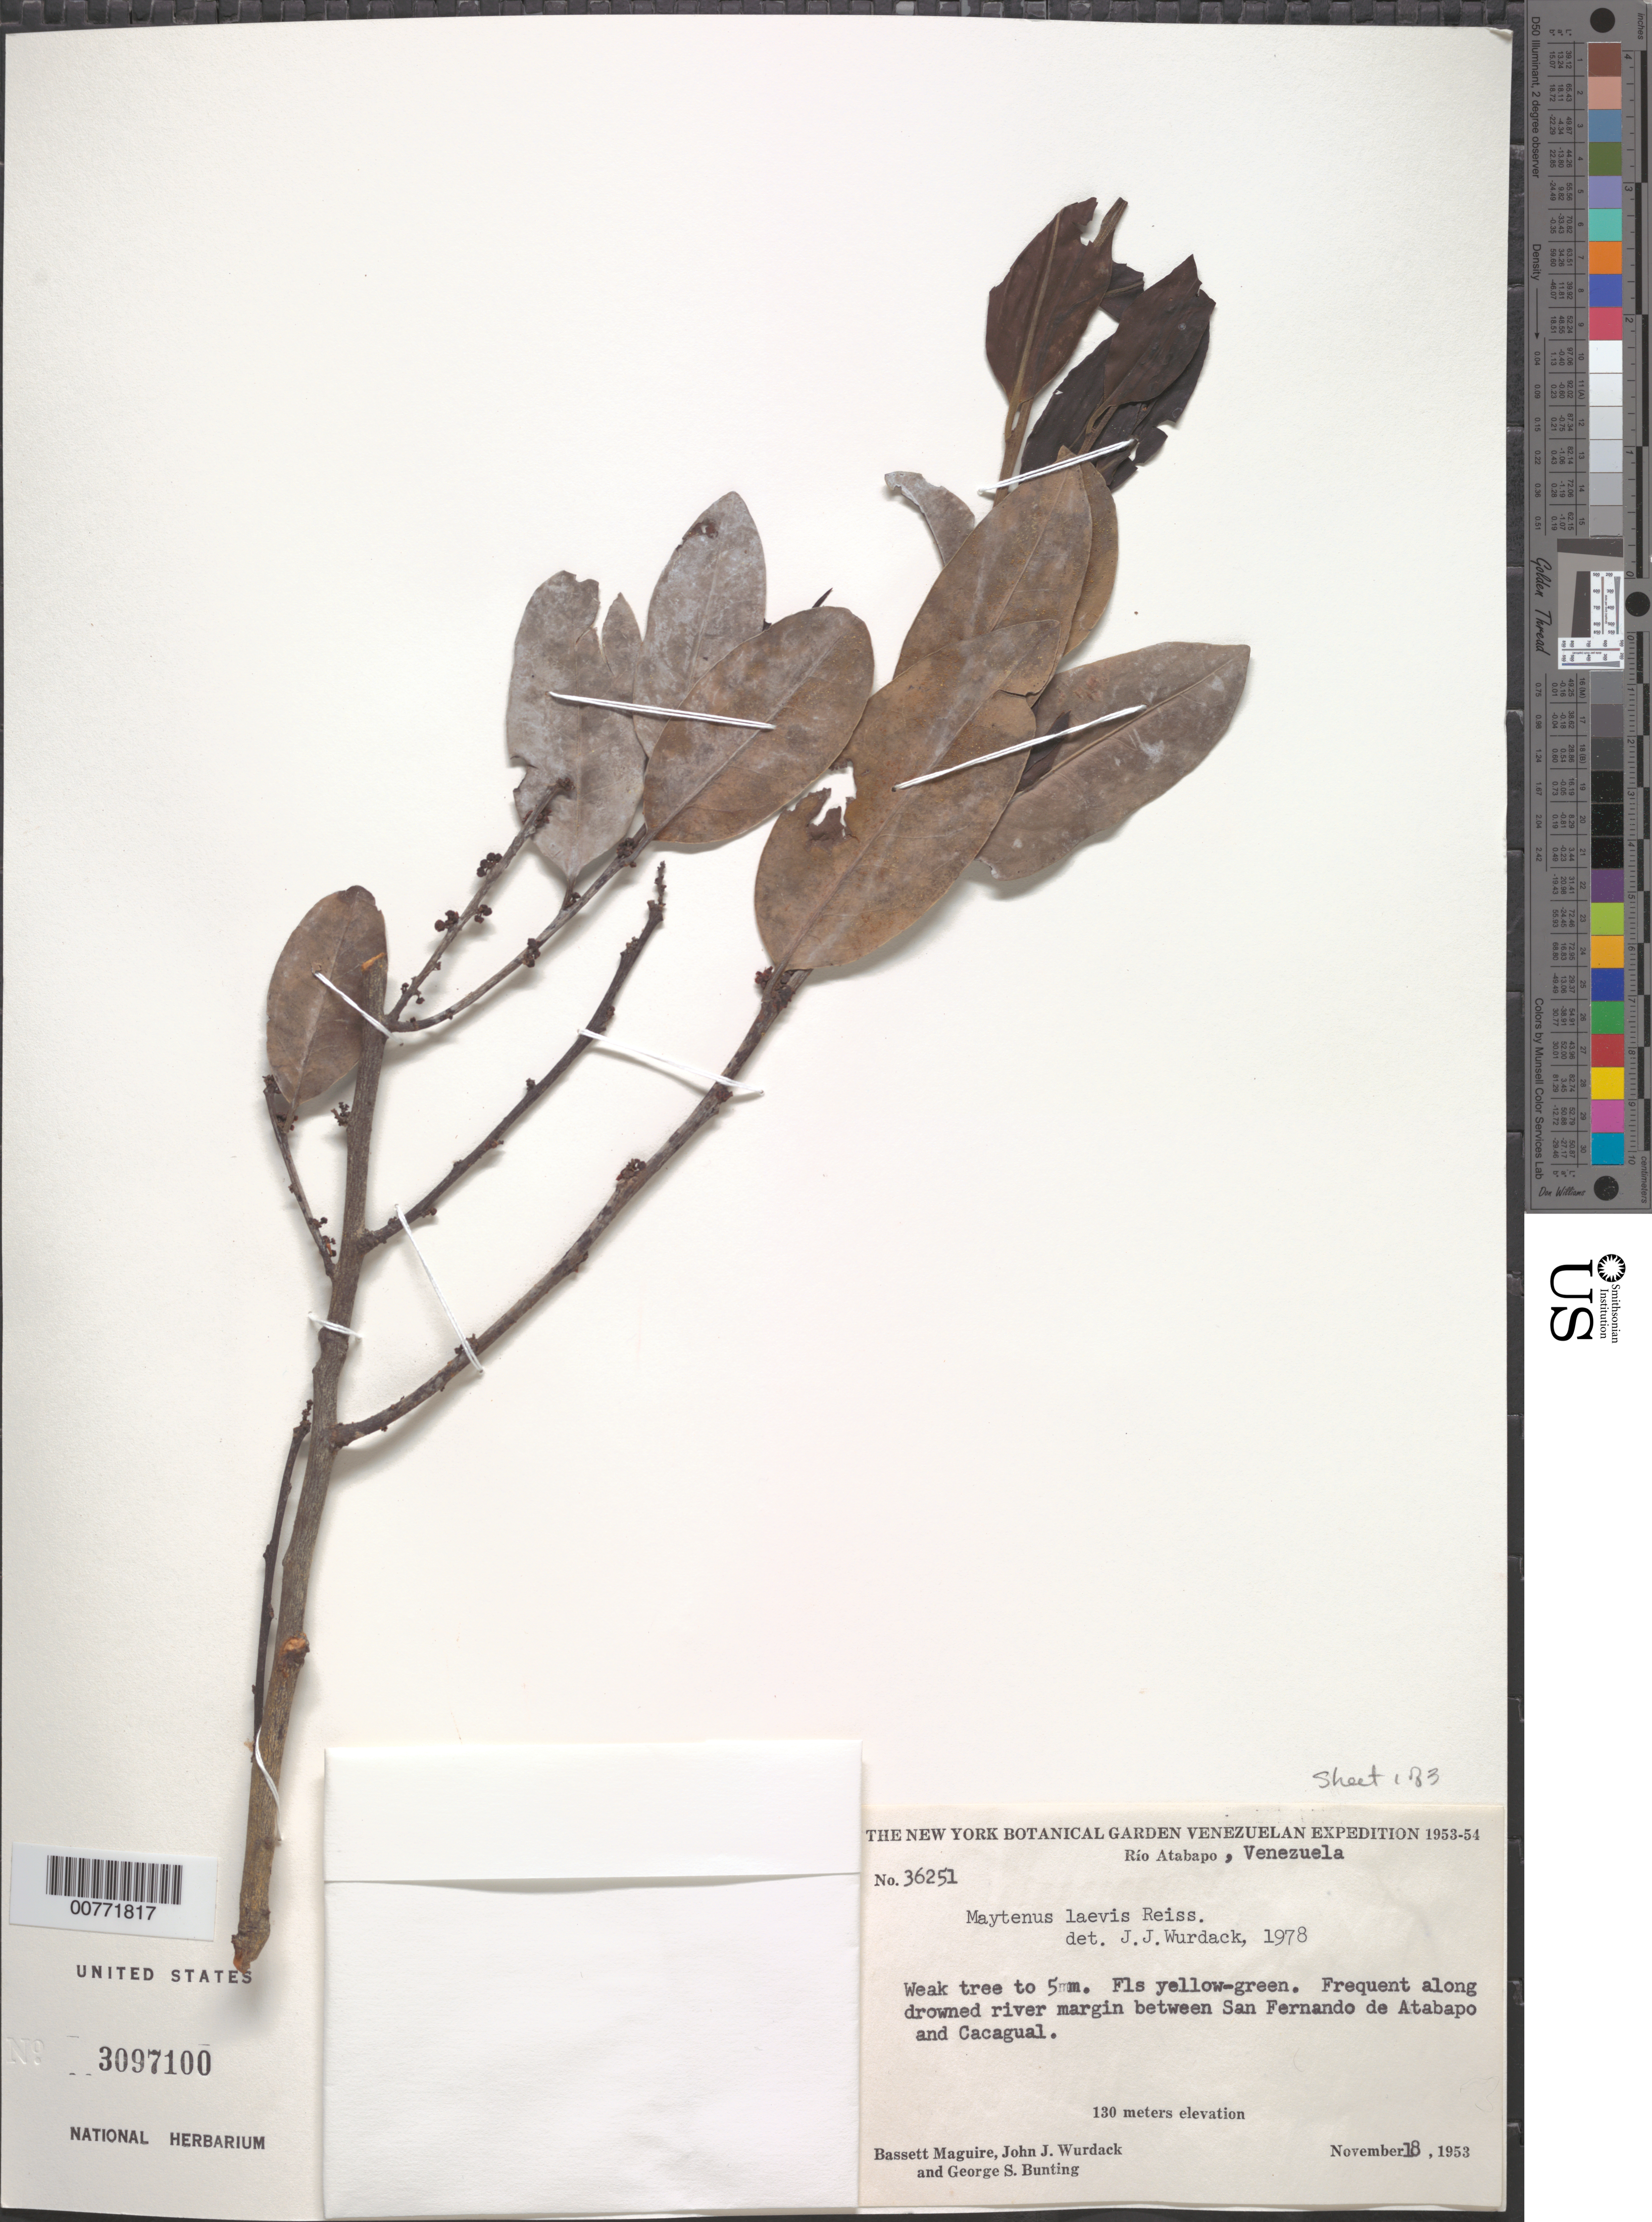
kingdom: Plantae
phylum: Tracheophyta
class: Magnoliopsida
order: Celastrales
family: Celastraceae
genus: Maytenus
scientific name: Maytenus laevis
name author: Reissek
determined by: Wurdack, John J., (US), US (UNITED STATES)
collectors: B. Maguire, J. J. Wurdack & G. S. Bunting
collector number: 36251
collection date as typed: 18-Nov-53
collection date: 1953-11-18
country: Venezuela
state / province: Amazonas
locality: San Fernando de Atabapo to Cacagual (Cacaguati)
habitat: Drowned river margin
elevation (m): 130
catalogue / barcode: US 3097100